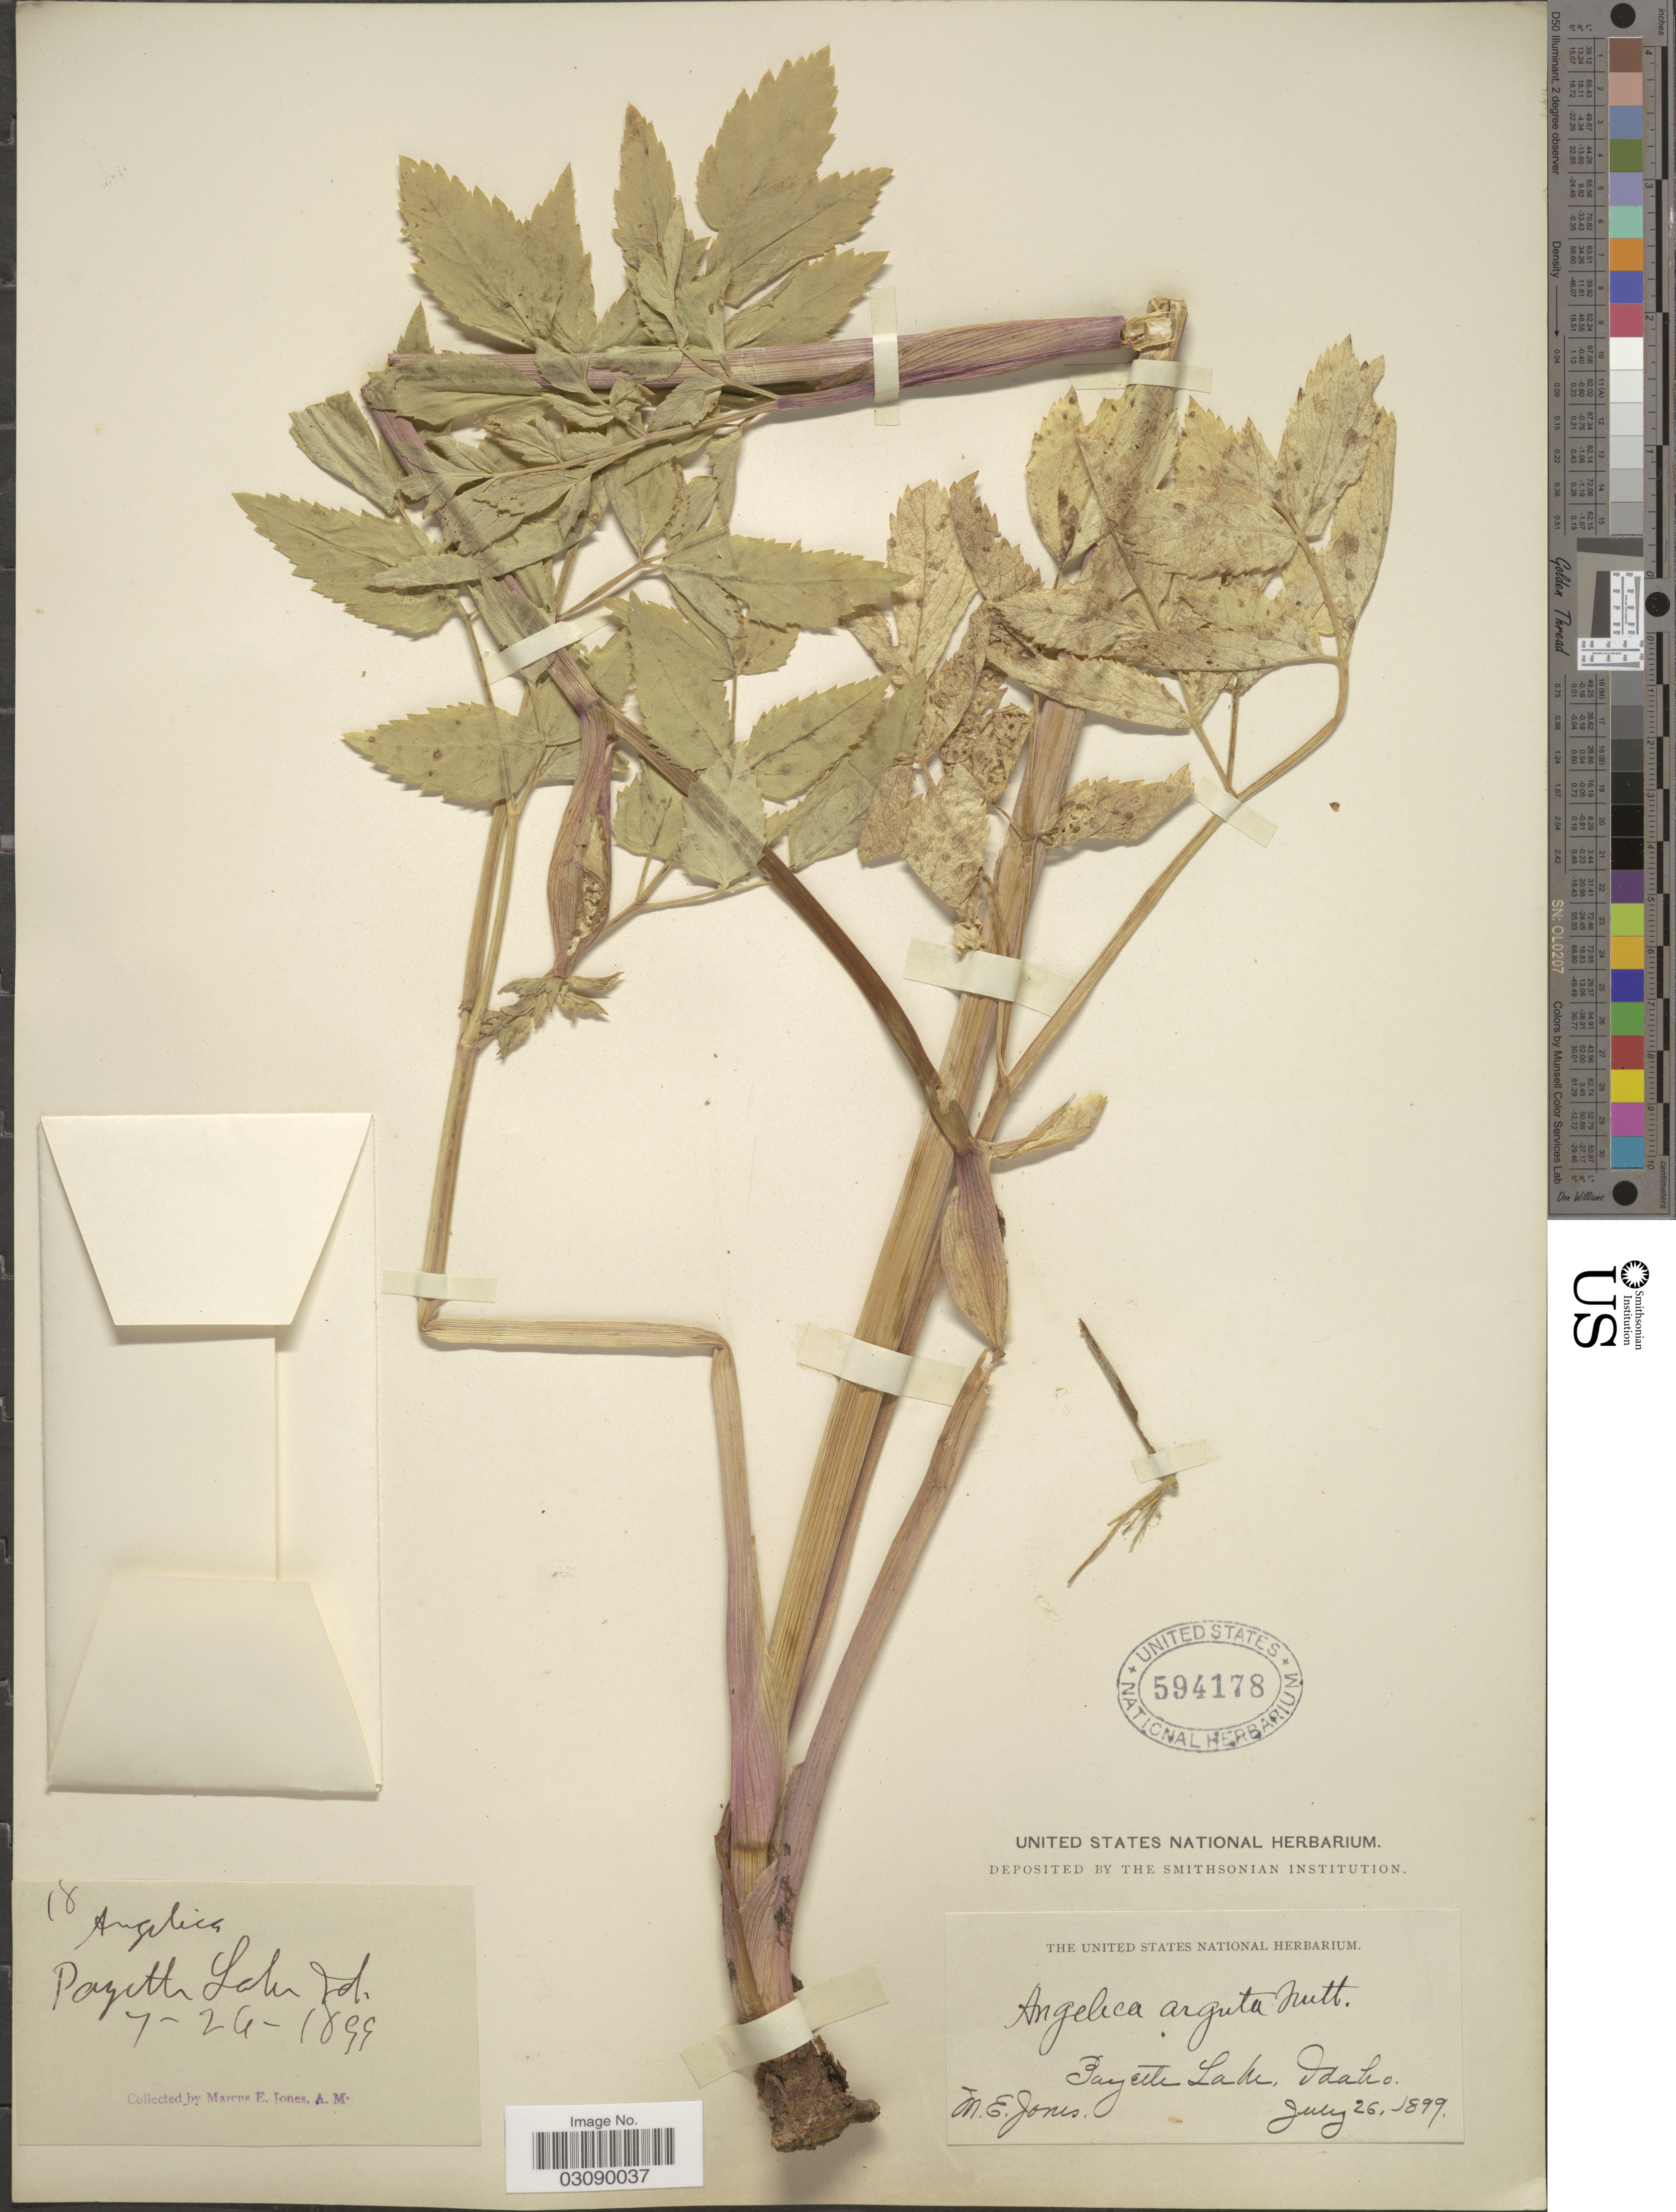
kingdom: Plantae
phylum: Tracheophyta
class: Magnoliopsida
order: Apiales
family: Apiaceae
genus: Angelica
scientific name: Angelica arguta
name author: Nutt.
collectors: M. E. Jones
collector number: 18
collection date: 1899-07-26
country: United States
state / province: Idaho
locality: Payette Lake.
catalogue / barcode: US 594178